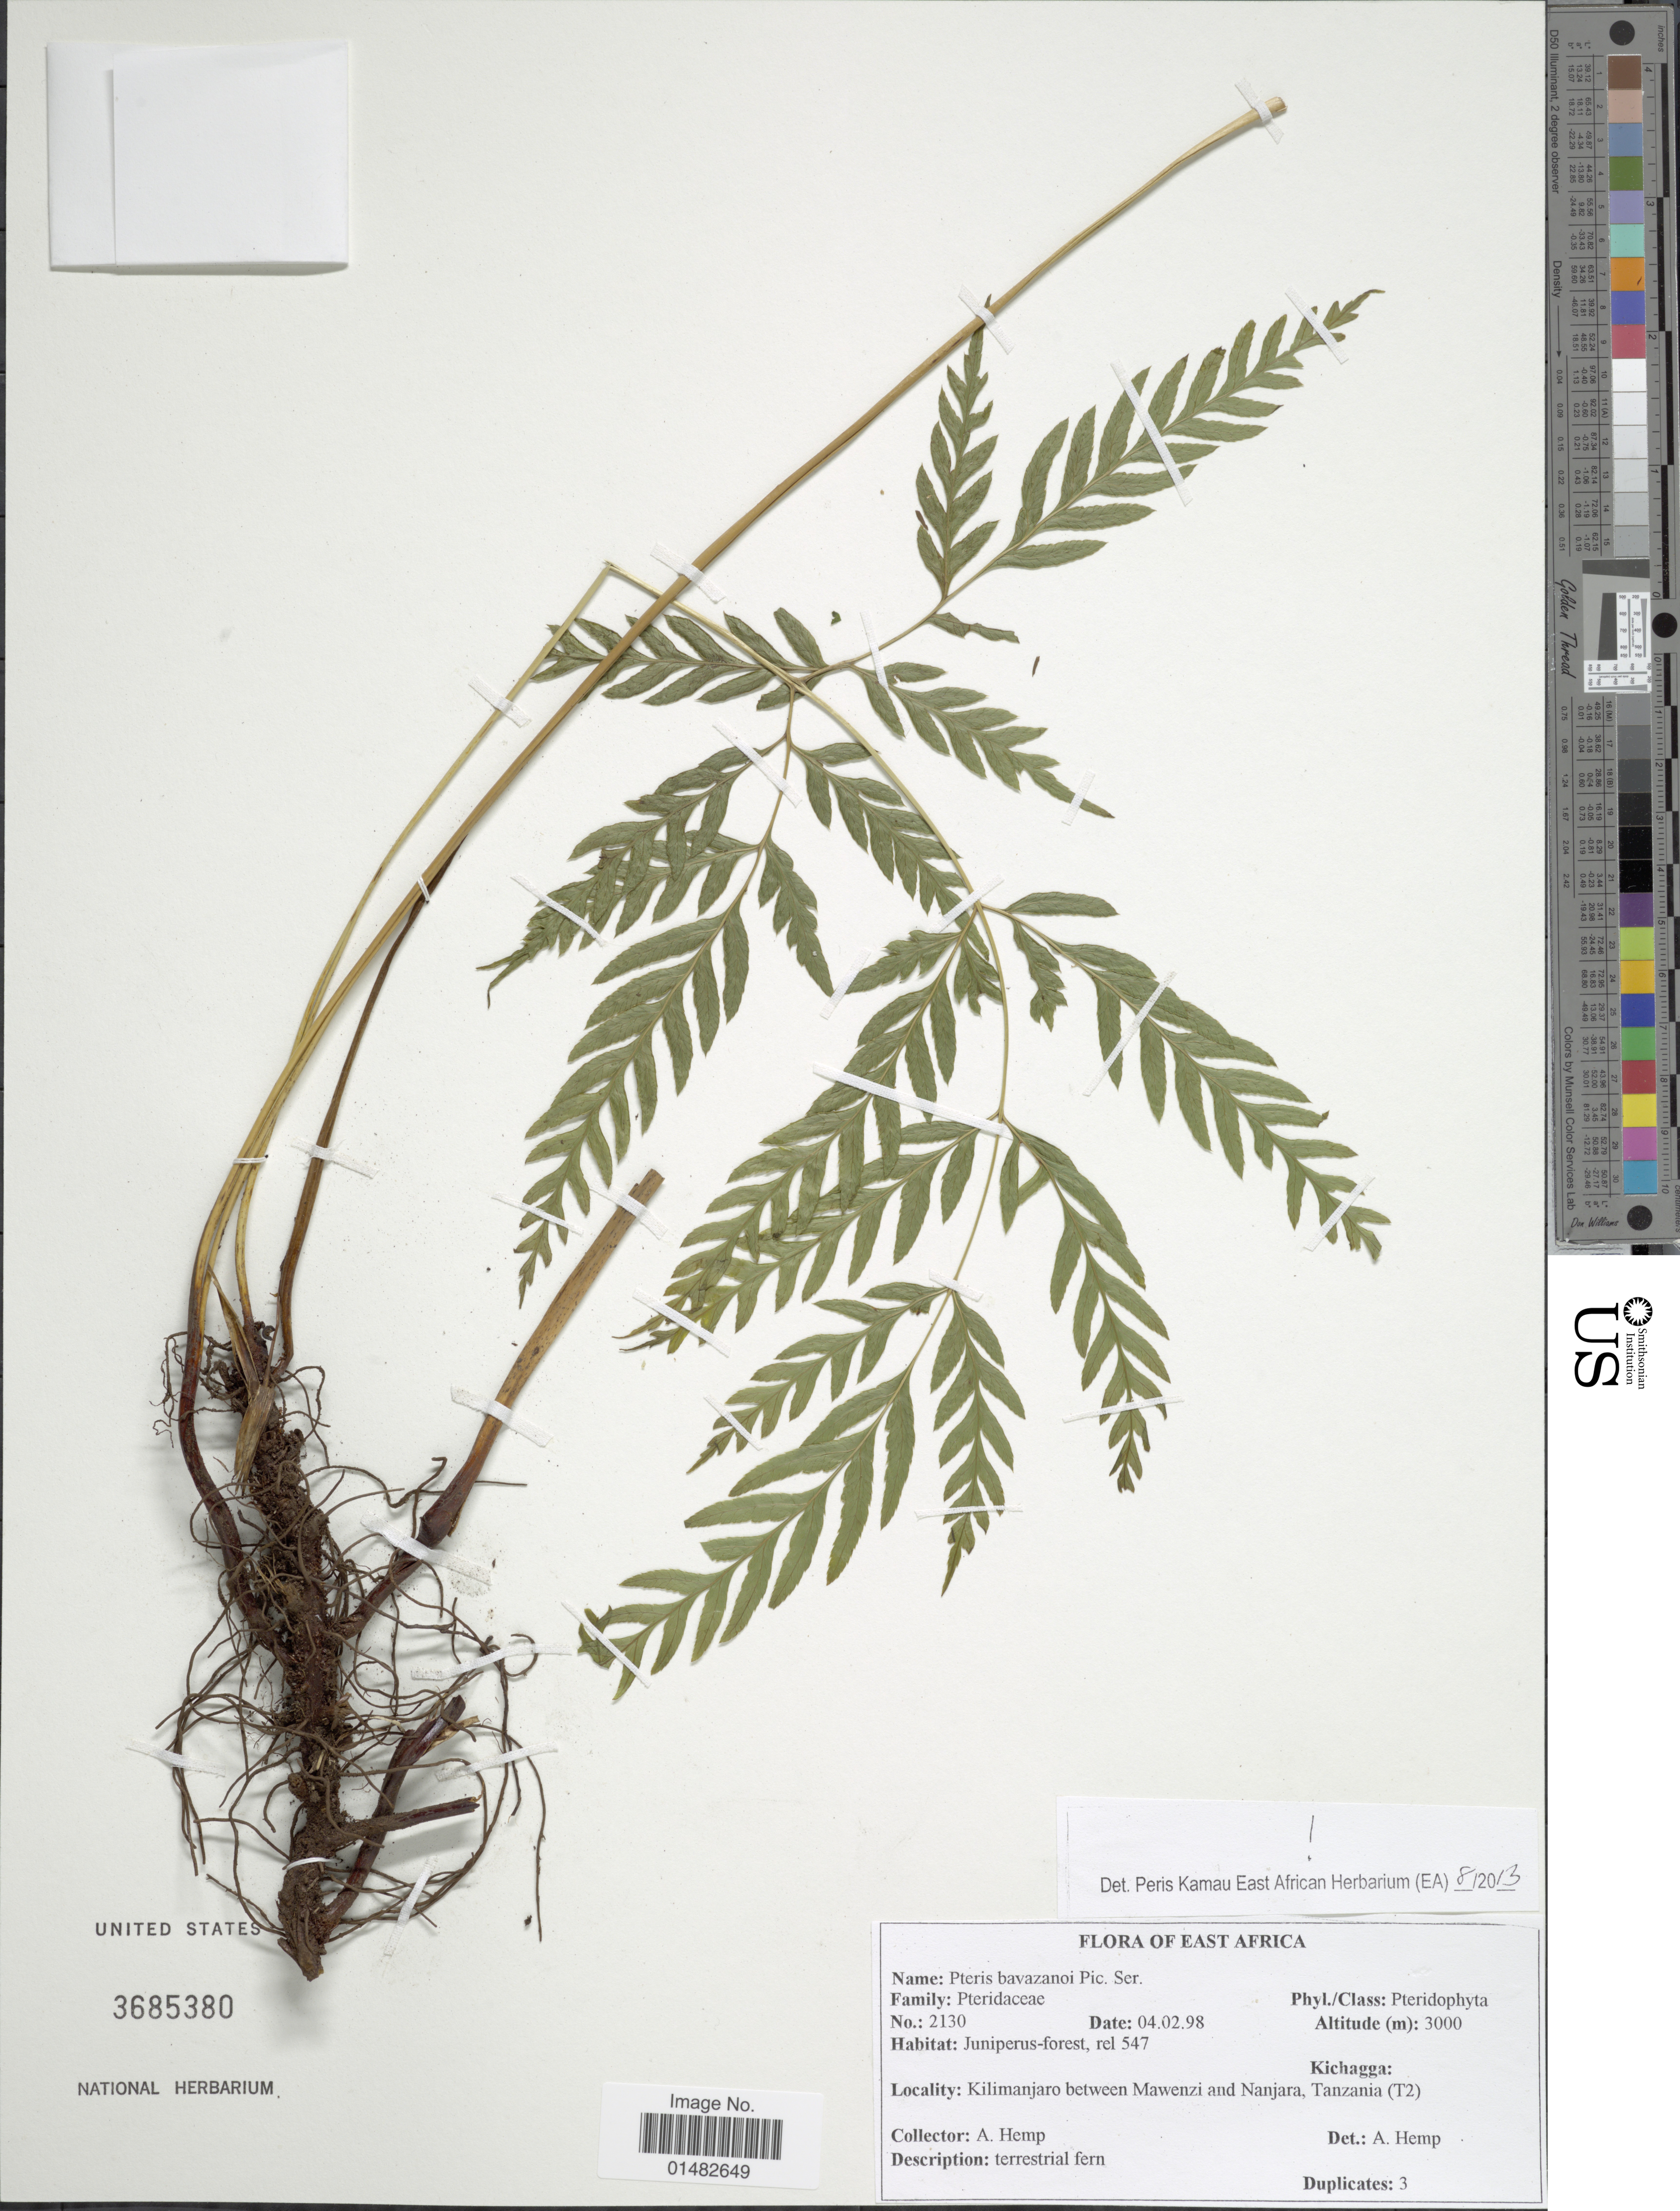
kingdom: Plantae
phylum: Tracheophyta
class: Polypodiopsida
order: Polypodiales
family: Pteridaceae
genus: Pteris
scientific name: Pteris bavazzanoi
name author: Pic. Serm.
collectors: A. Hemp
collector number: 2130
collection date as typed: Transcribed d/m/y: 4/2/98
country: Tanzania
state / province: Kilimanjaro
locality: East Africa, Kilimanjaro Between Mawenzi and Nanjara, Tanzania(T2)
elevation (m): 3000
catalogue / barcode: US 3685380